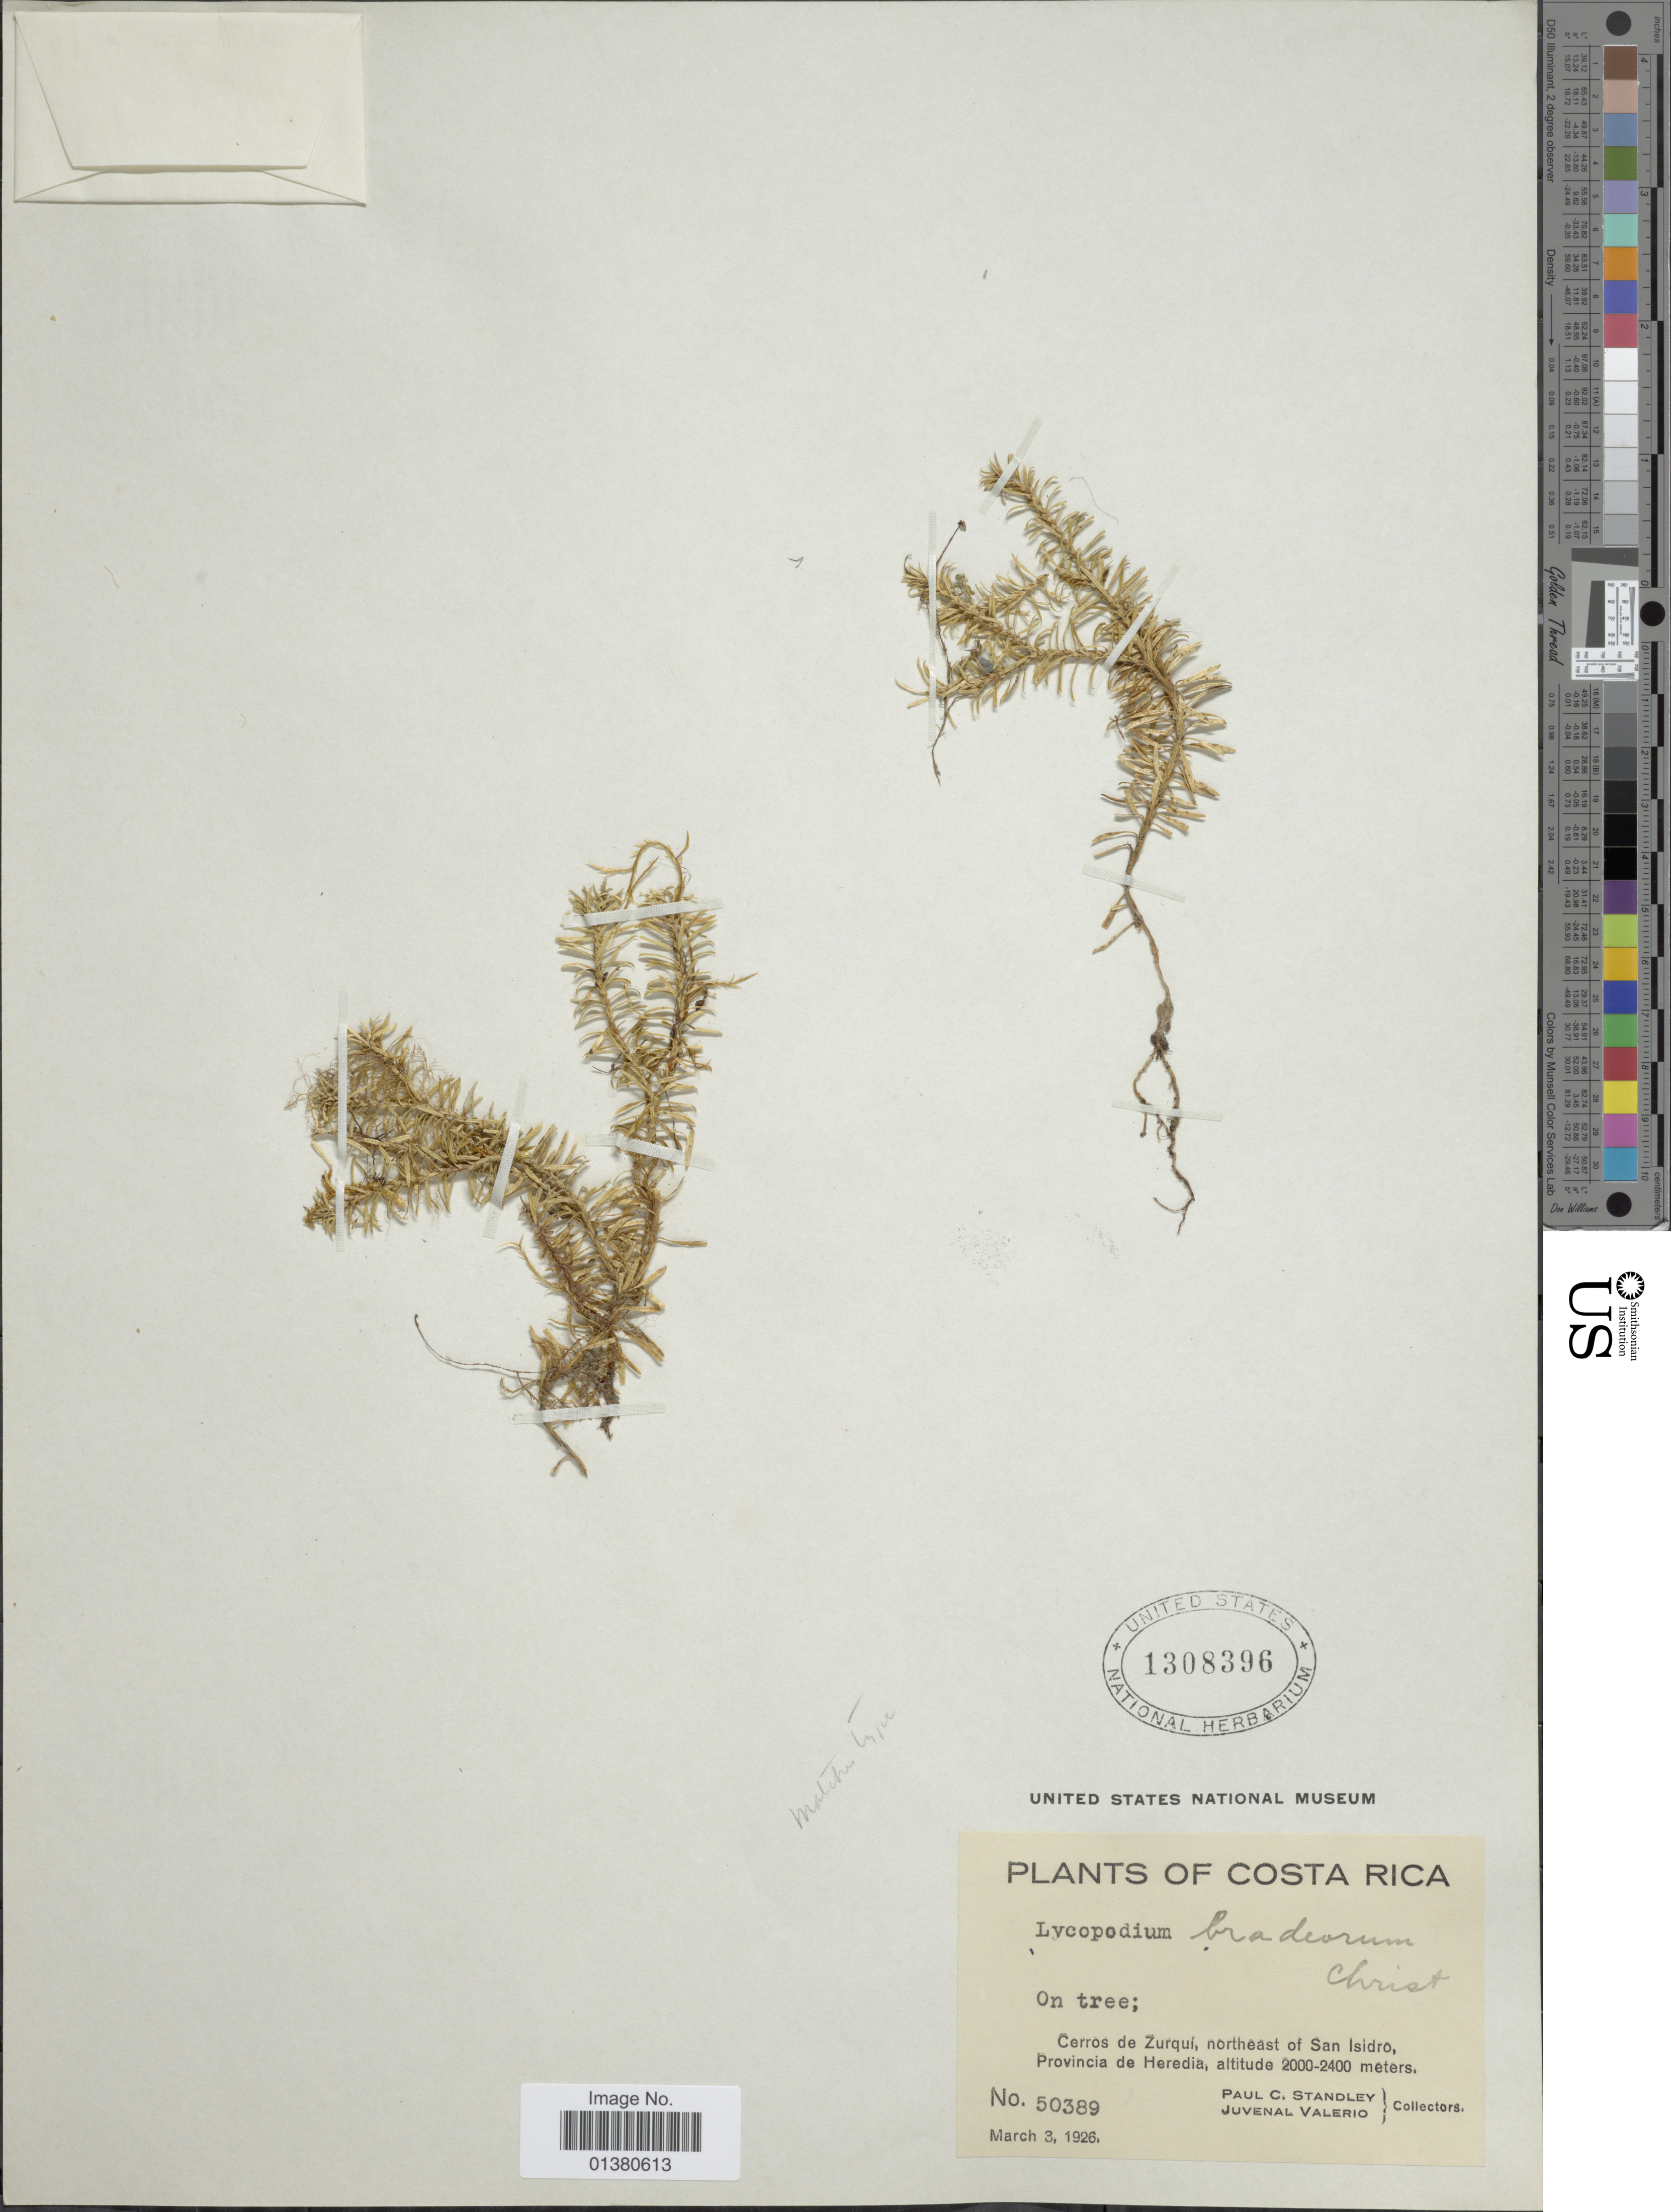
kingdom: Plantae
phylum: Tracheophyta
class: Lycopodiopsida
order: Lycopodiales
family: Lycopodiaceae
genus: Phlegmariurus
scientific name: Phlegmariurus bradeorum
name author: (Christ) B. Øllg.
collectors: P. C. Standley & J. Valerio R.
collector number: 50389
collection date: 1926-03-03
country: Costa Rica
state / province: Heredia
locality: Cerros de Zurqui, northeast of San Isidro, provincia de Heredia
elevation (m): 2000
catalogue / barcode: US 1308396